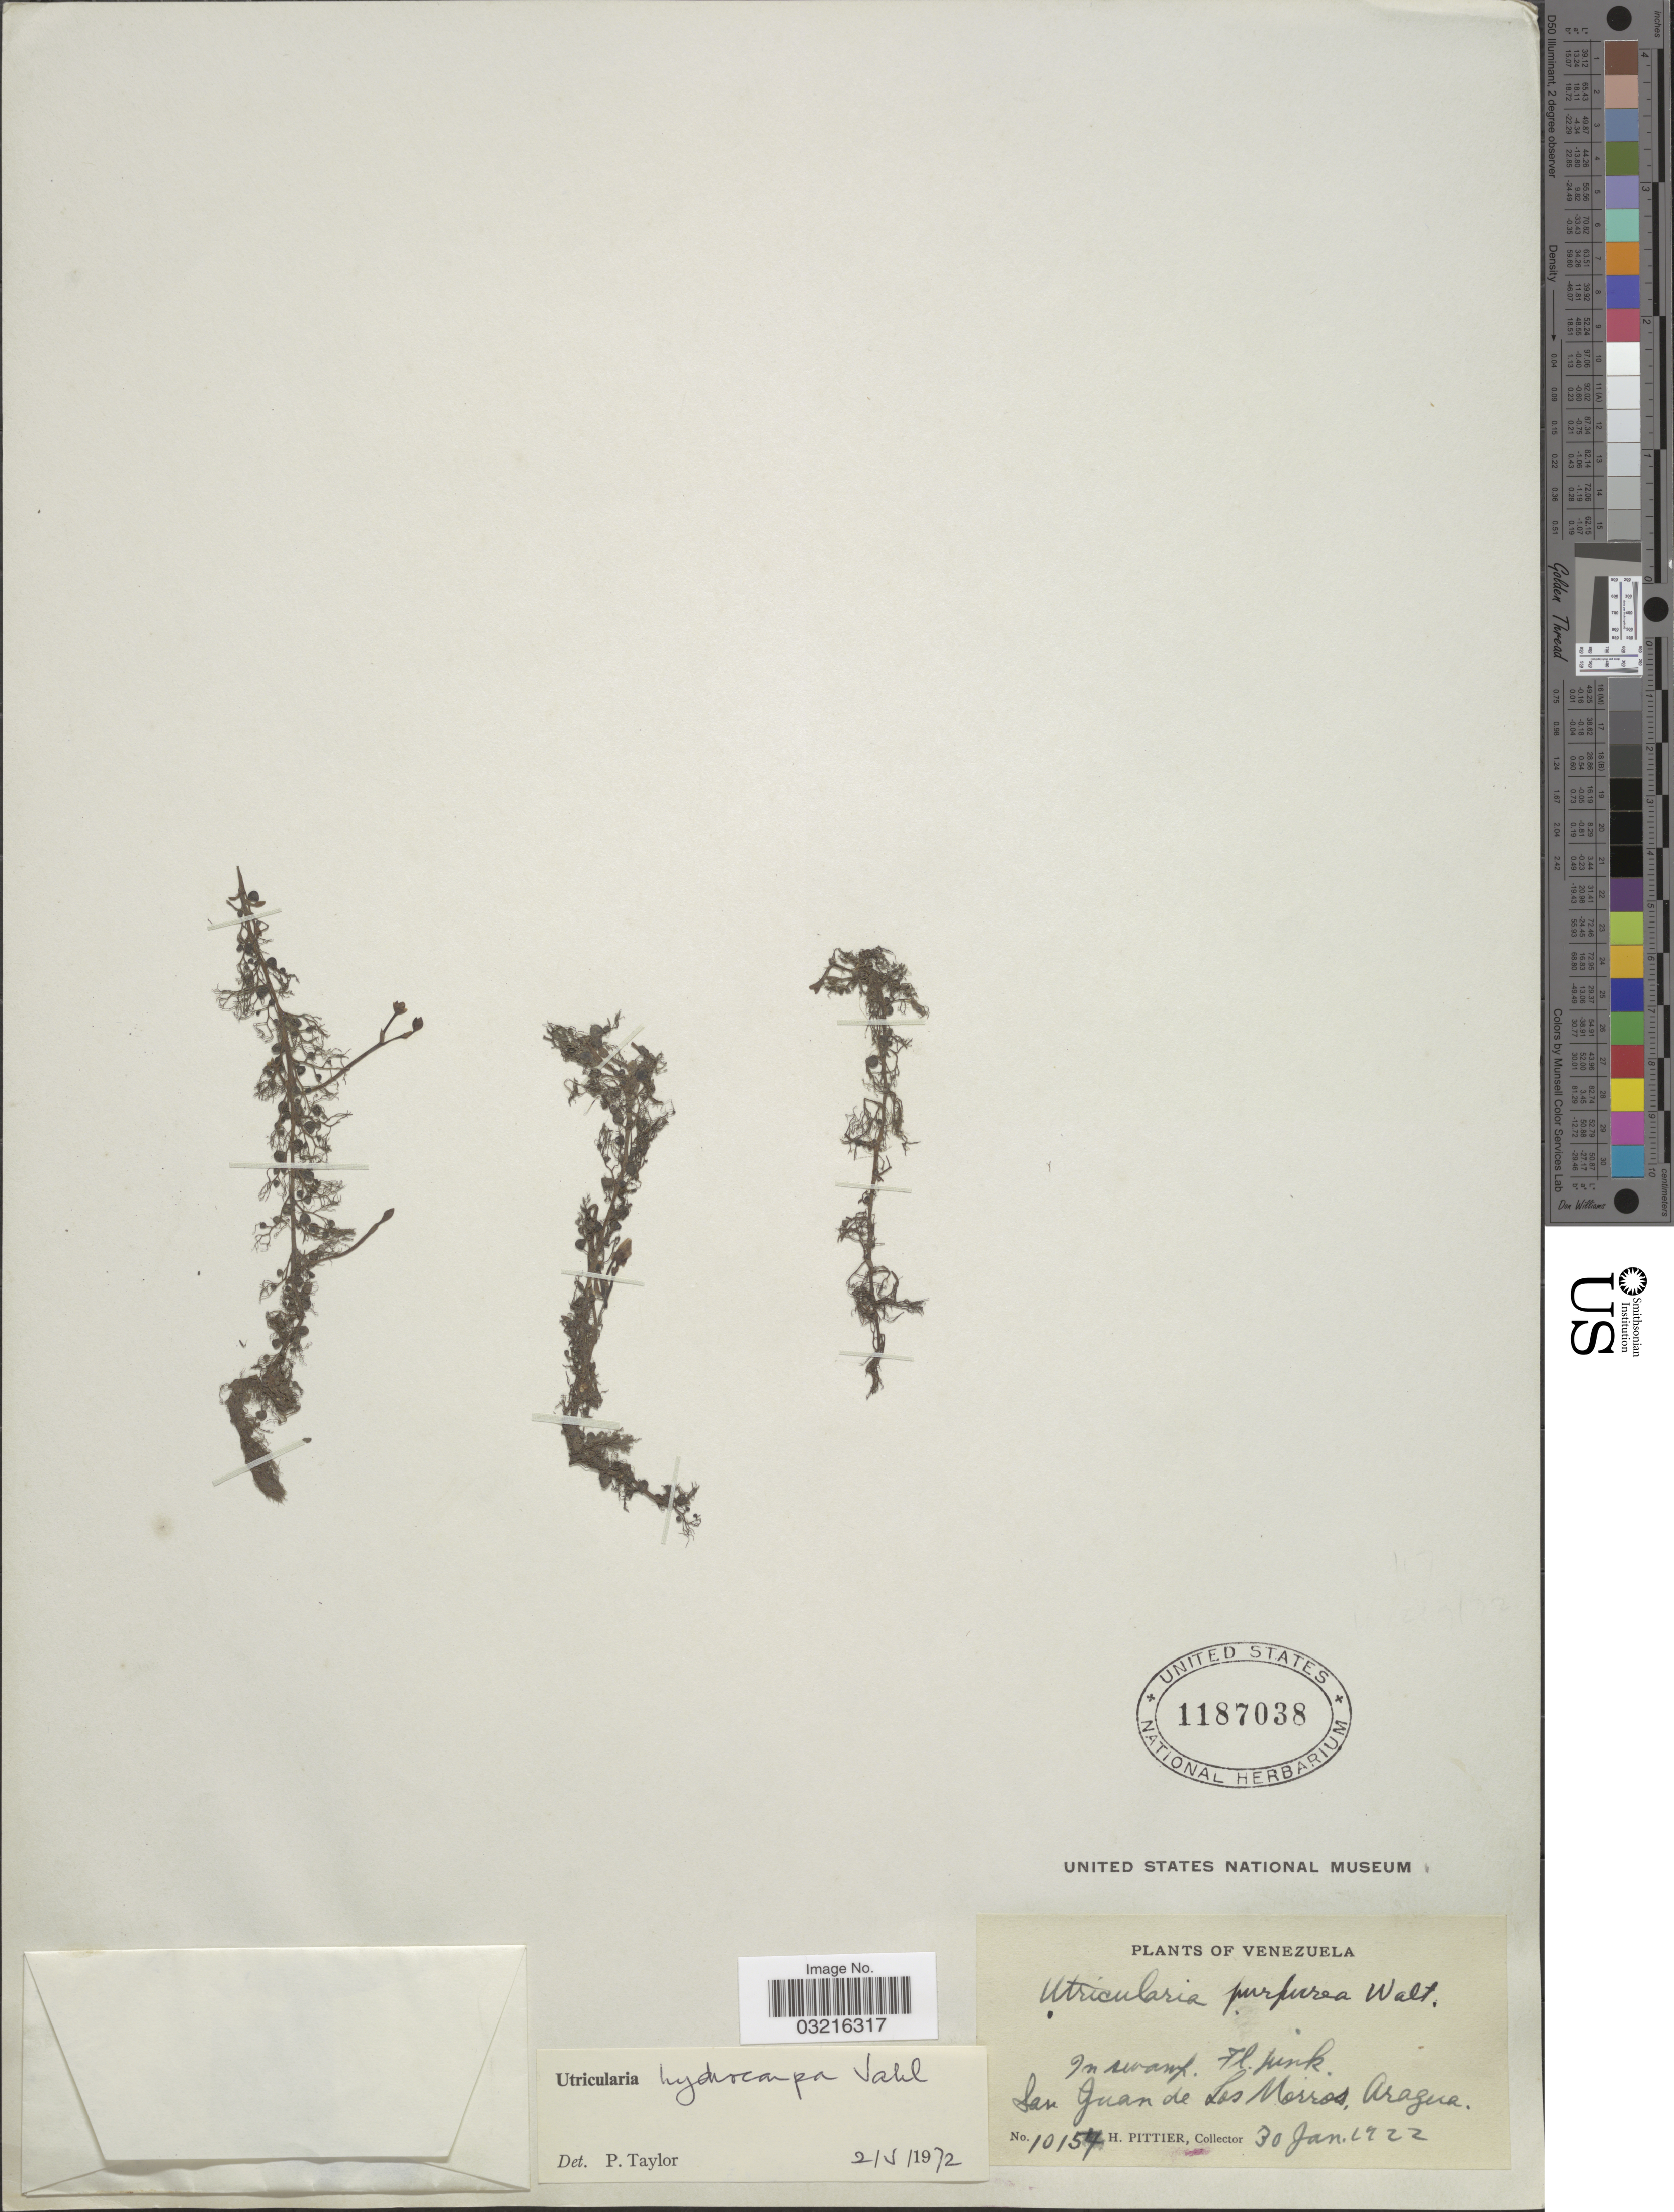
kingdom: Plantae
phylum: Tracheophyta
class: Magnoliopsida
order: Lamiales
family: Lentibulariaceae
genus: Utricularia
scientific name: Utricularia hydrocarpa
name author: Vahl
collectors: H. F. Pittier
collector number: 10154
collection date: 1922-01-30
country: Venezuela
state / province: Aragua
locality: San Juan de Los Morros.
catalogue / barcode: US 1187038